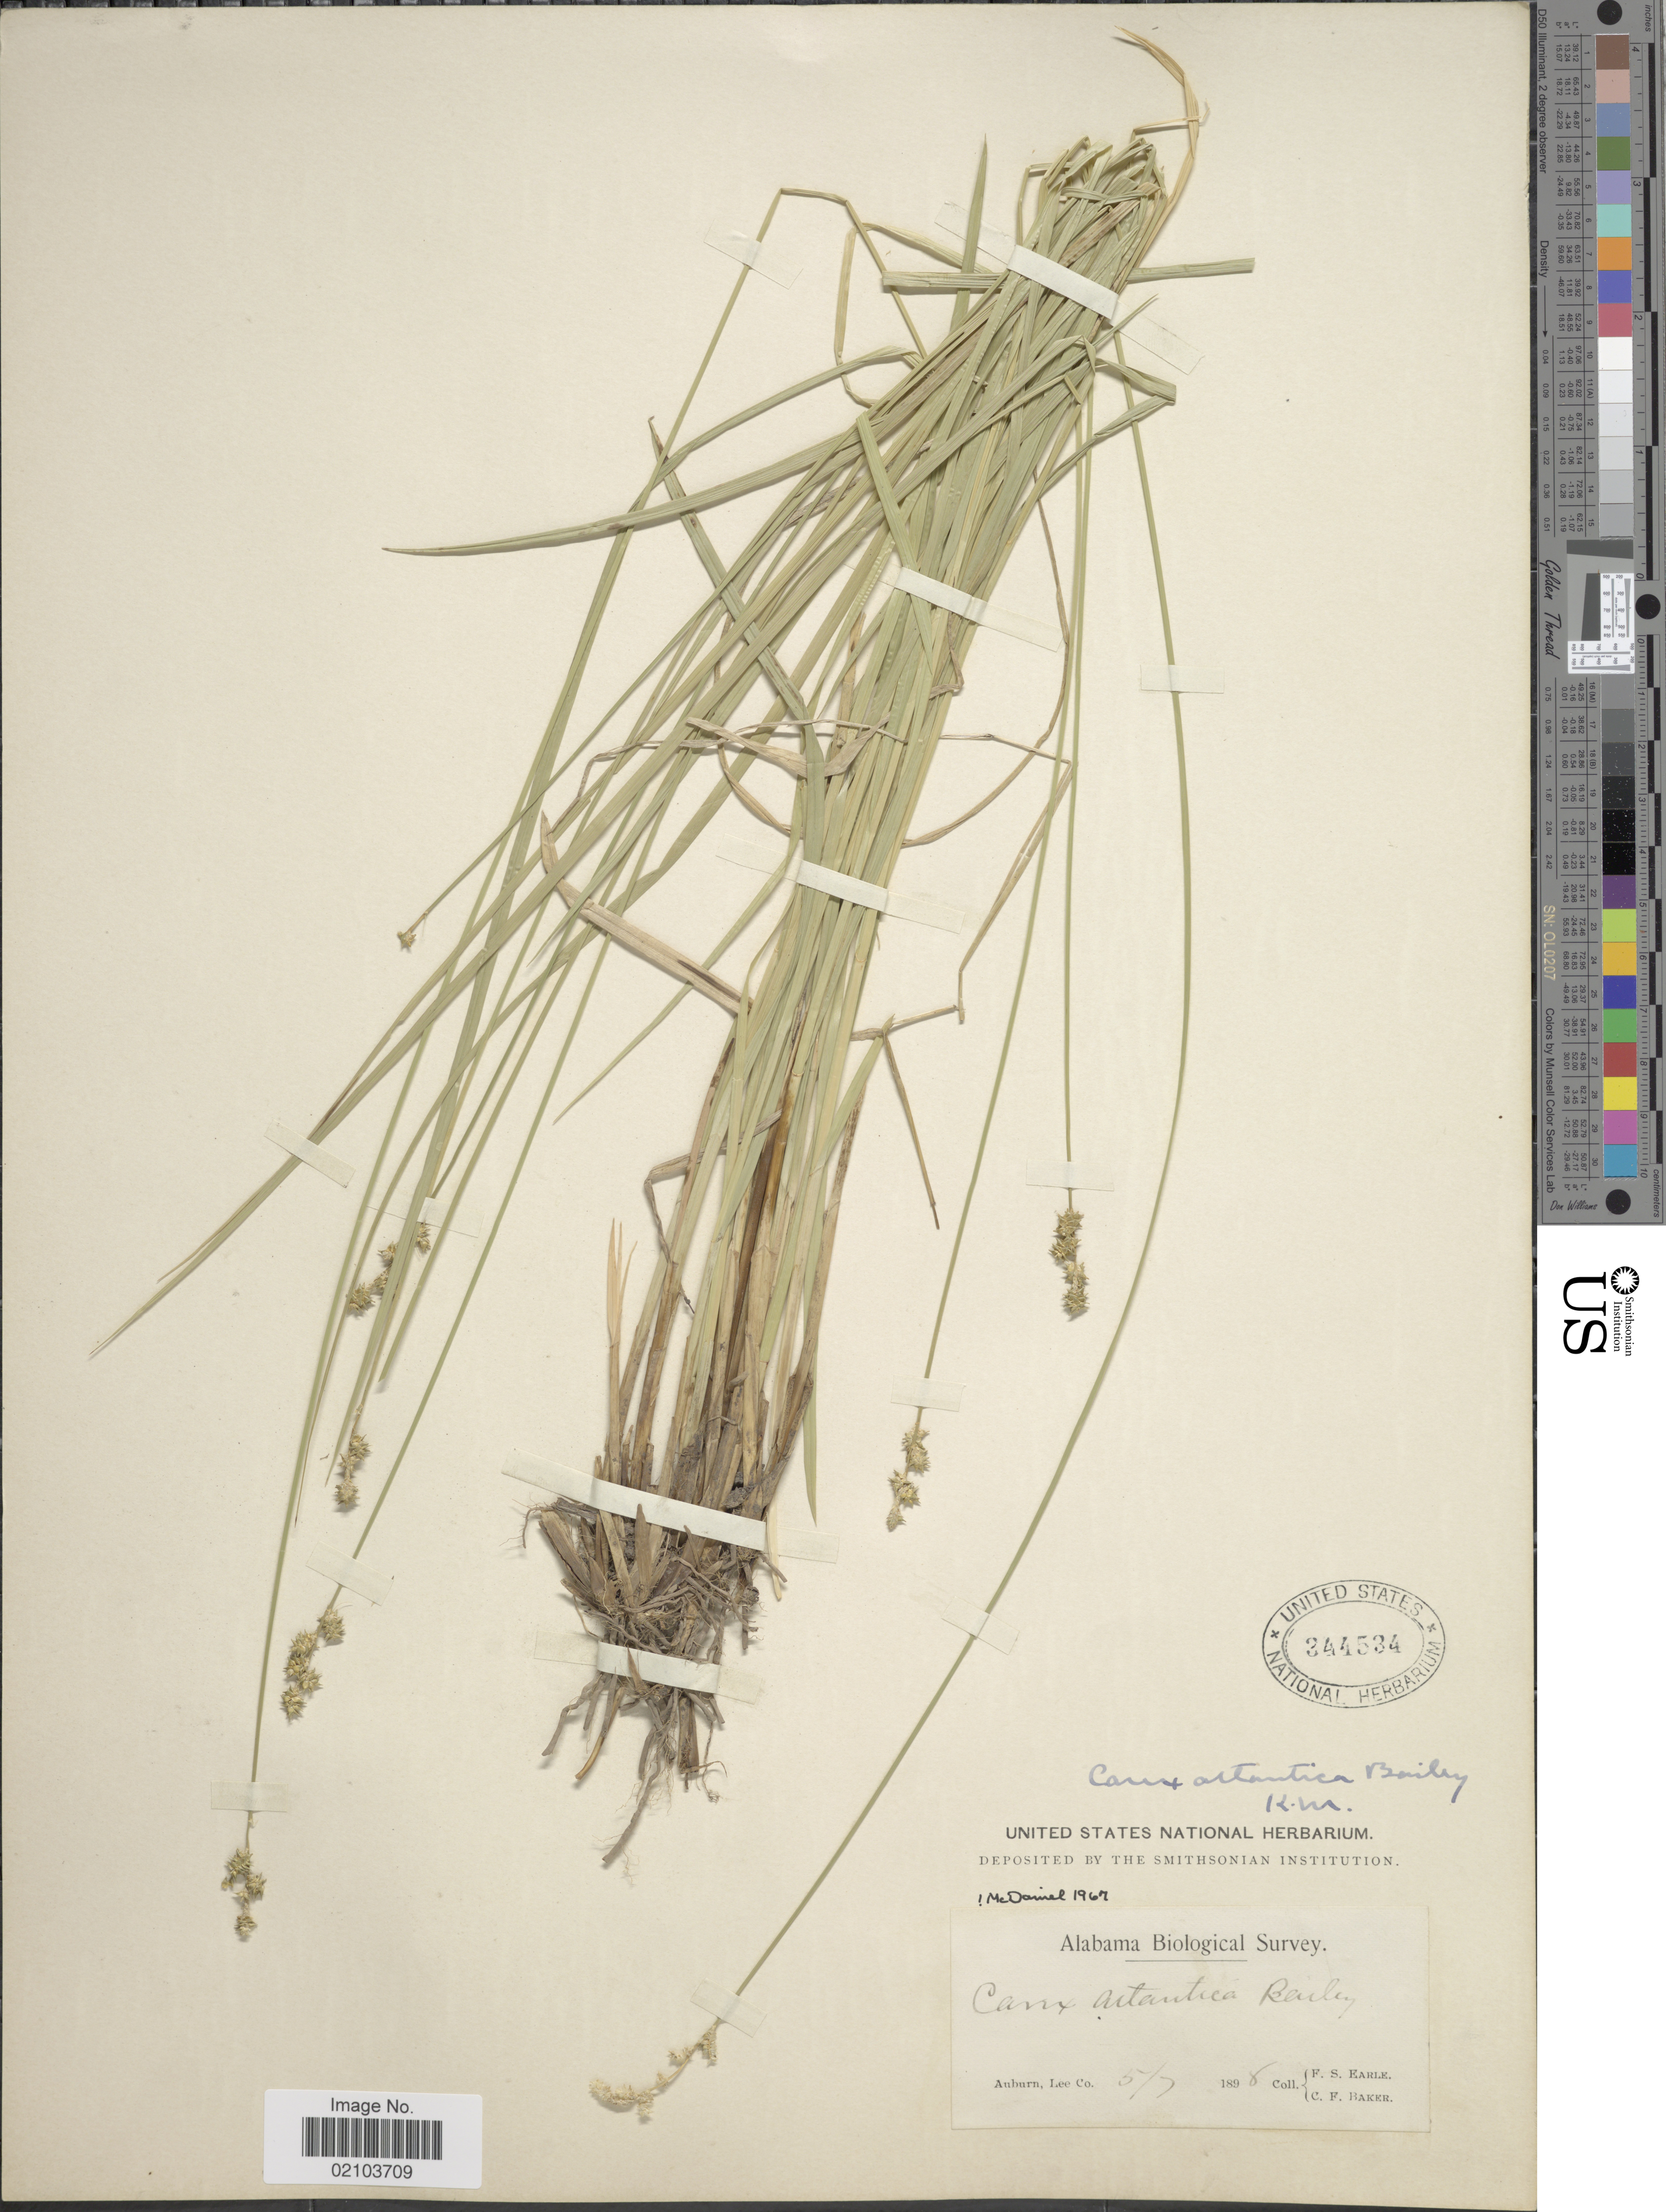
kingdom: Plantae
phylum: Tracheophyta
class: Liliopsida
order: Poales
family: Cyperaceae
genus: Carex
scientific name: Carex atlantica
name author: L.H. Bailey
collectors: F. S. Earle & C. F. Baker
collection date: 1898-05-07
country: United States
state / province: Alabama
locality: Auburn, Lee Co.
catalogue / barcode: US 344534